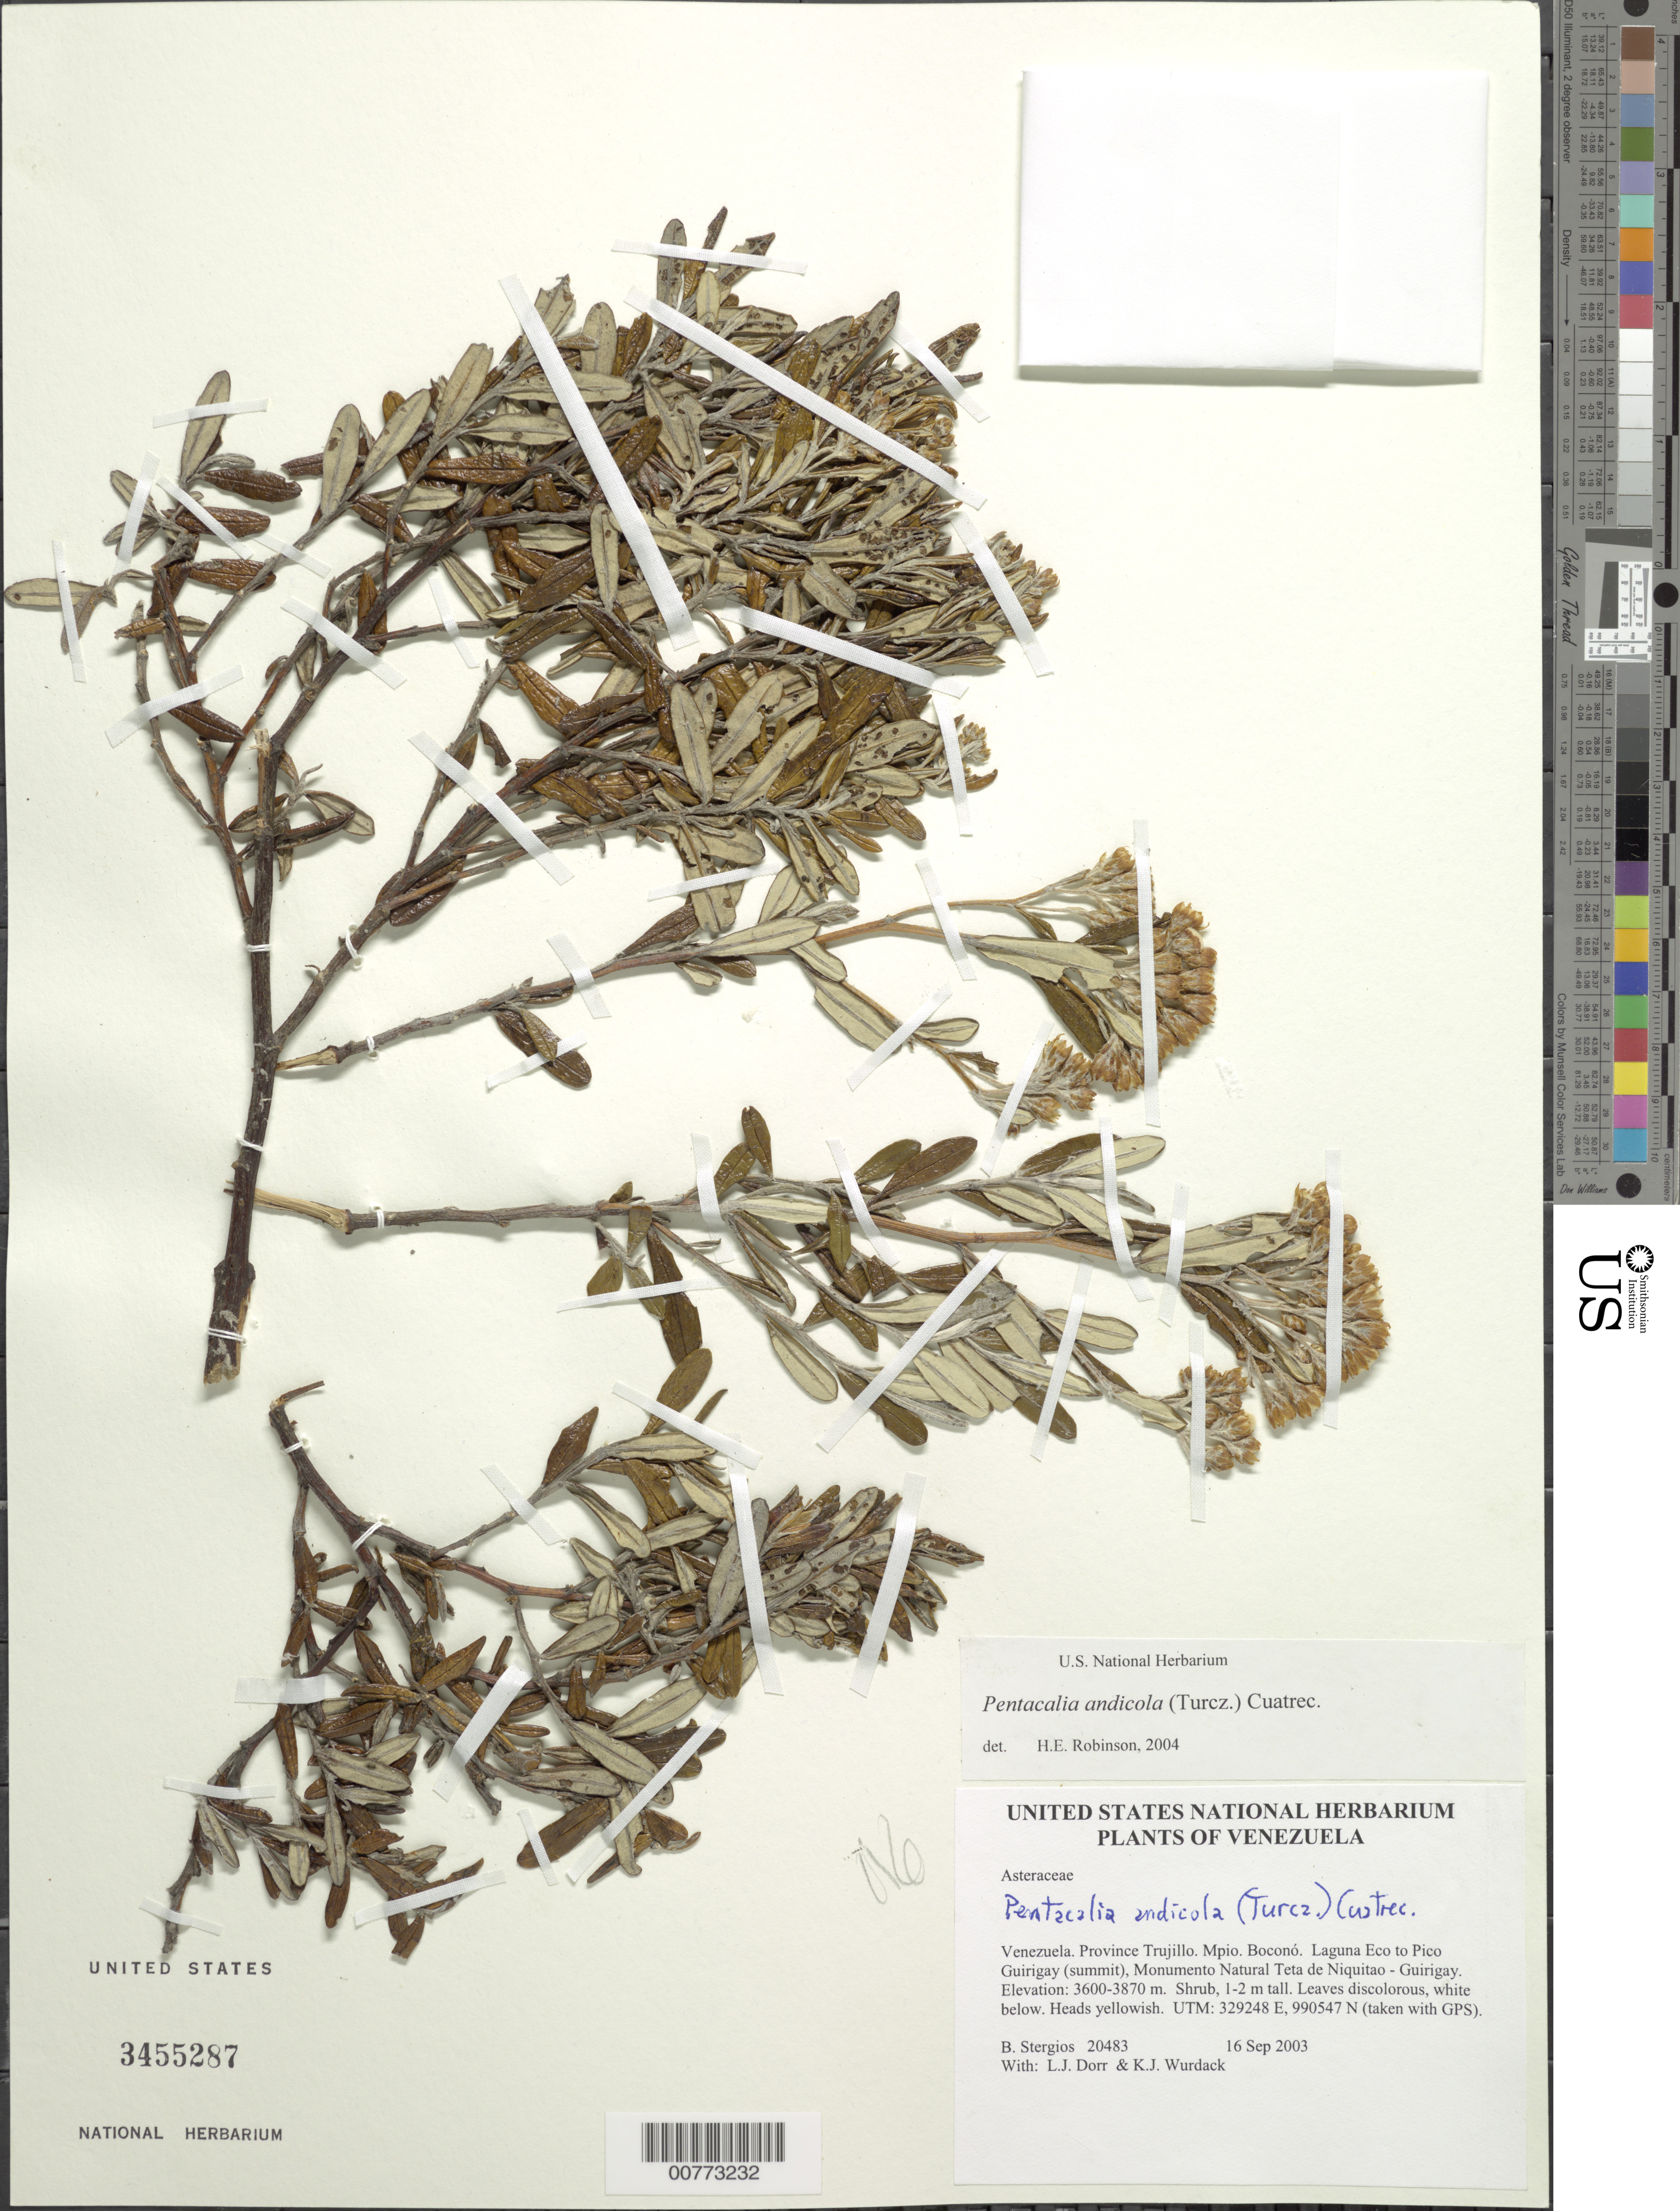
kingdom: Plantae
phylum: Tracheophyta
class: Magnoliopsida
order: Asterales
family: Asteraceae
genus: Pentacalia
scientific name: Pentacalia andicola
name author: (Turcz.) Cuatrec.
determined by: Robinson, Harold E., (US)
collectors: B. G. Stergios, L. J. Dorr & K. Wurdack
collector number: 20483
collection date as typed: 16 Sep 2003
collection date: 2003-09-16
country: Venezuela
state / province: Trujillo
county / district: Boconó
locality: Laguna Eco to Pico Guirigay (summit), Monumento Natural Teta de Niquitao - Guirigay.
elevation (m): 3600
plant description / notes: CTES, F, MO, PORT, TEX, US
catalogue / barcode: US 3455287